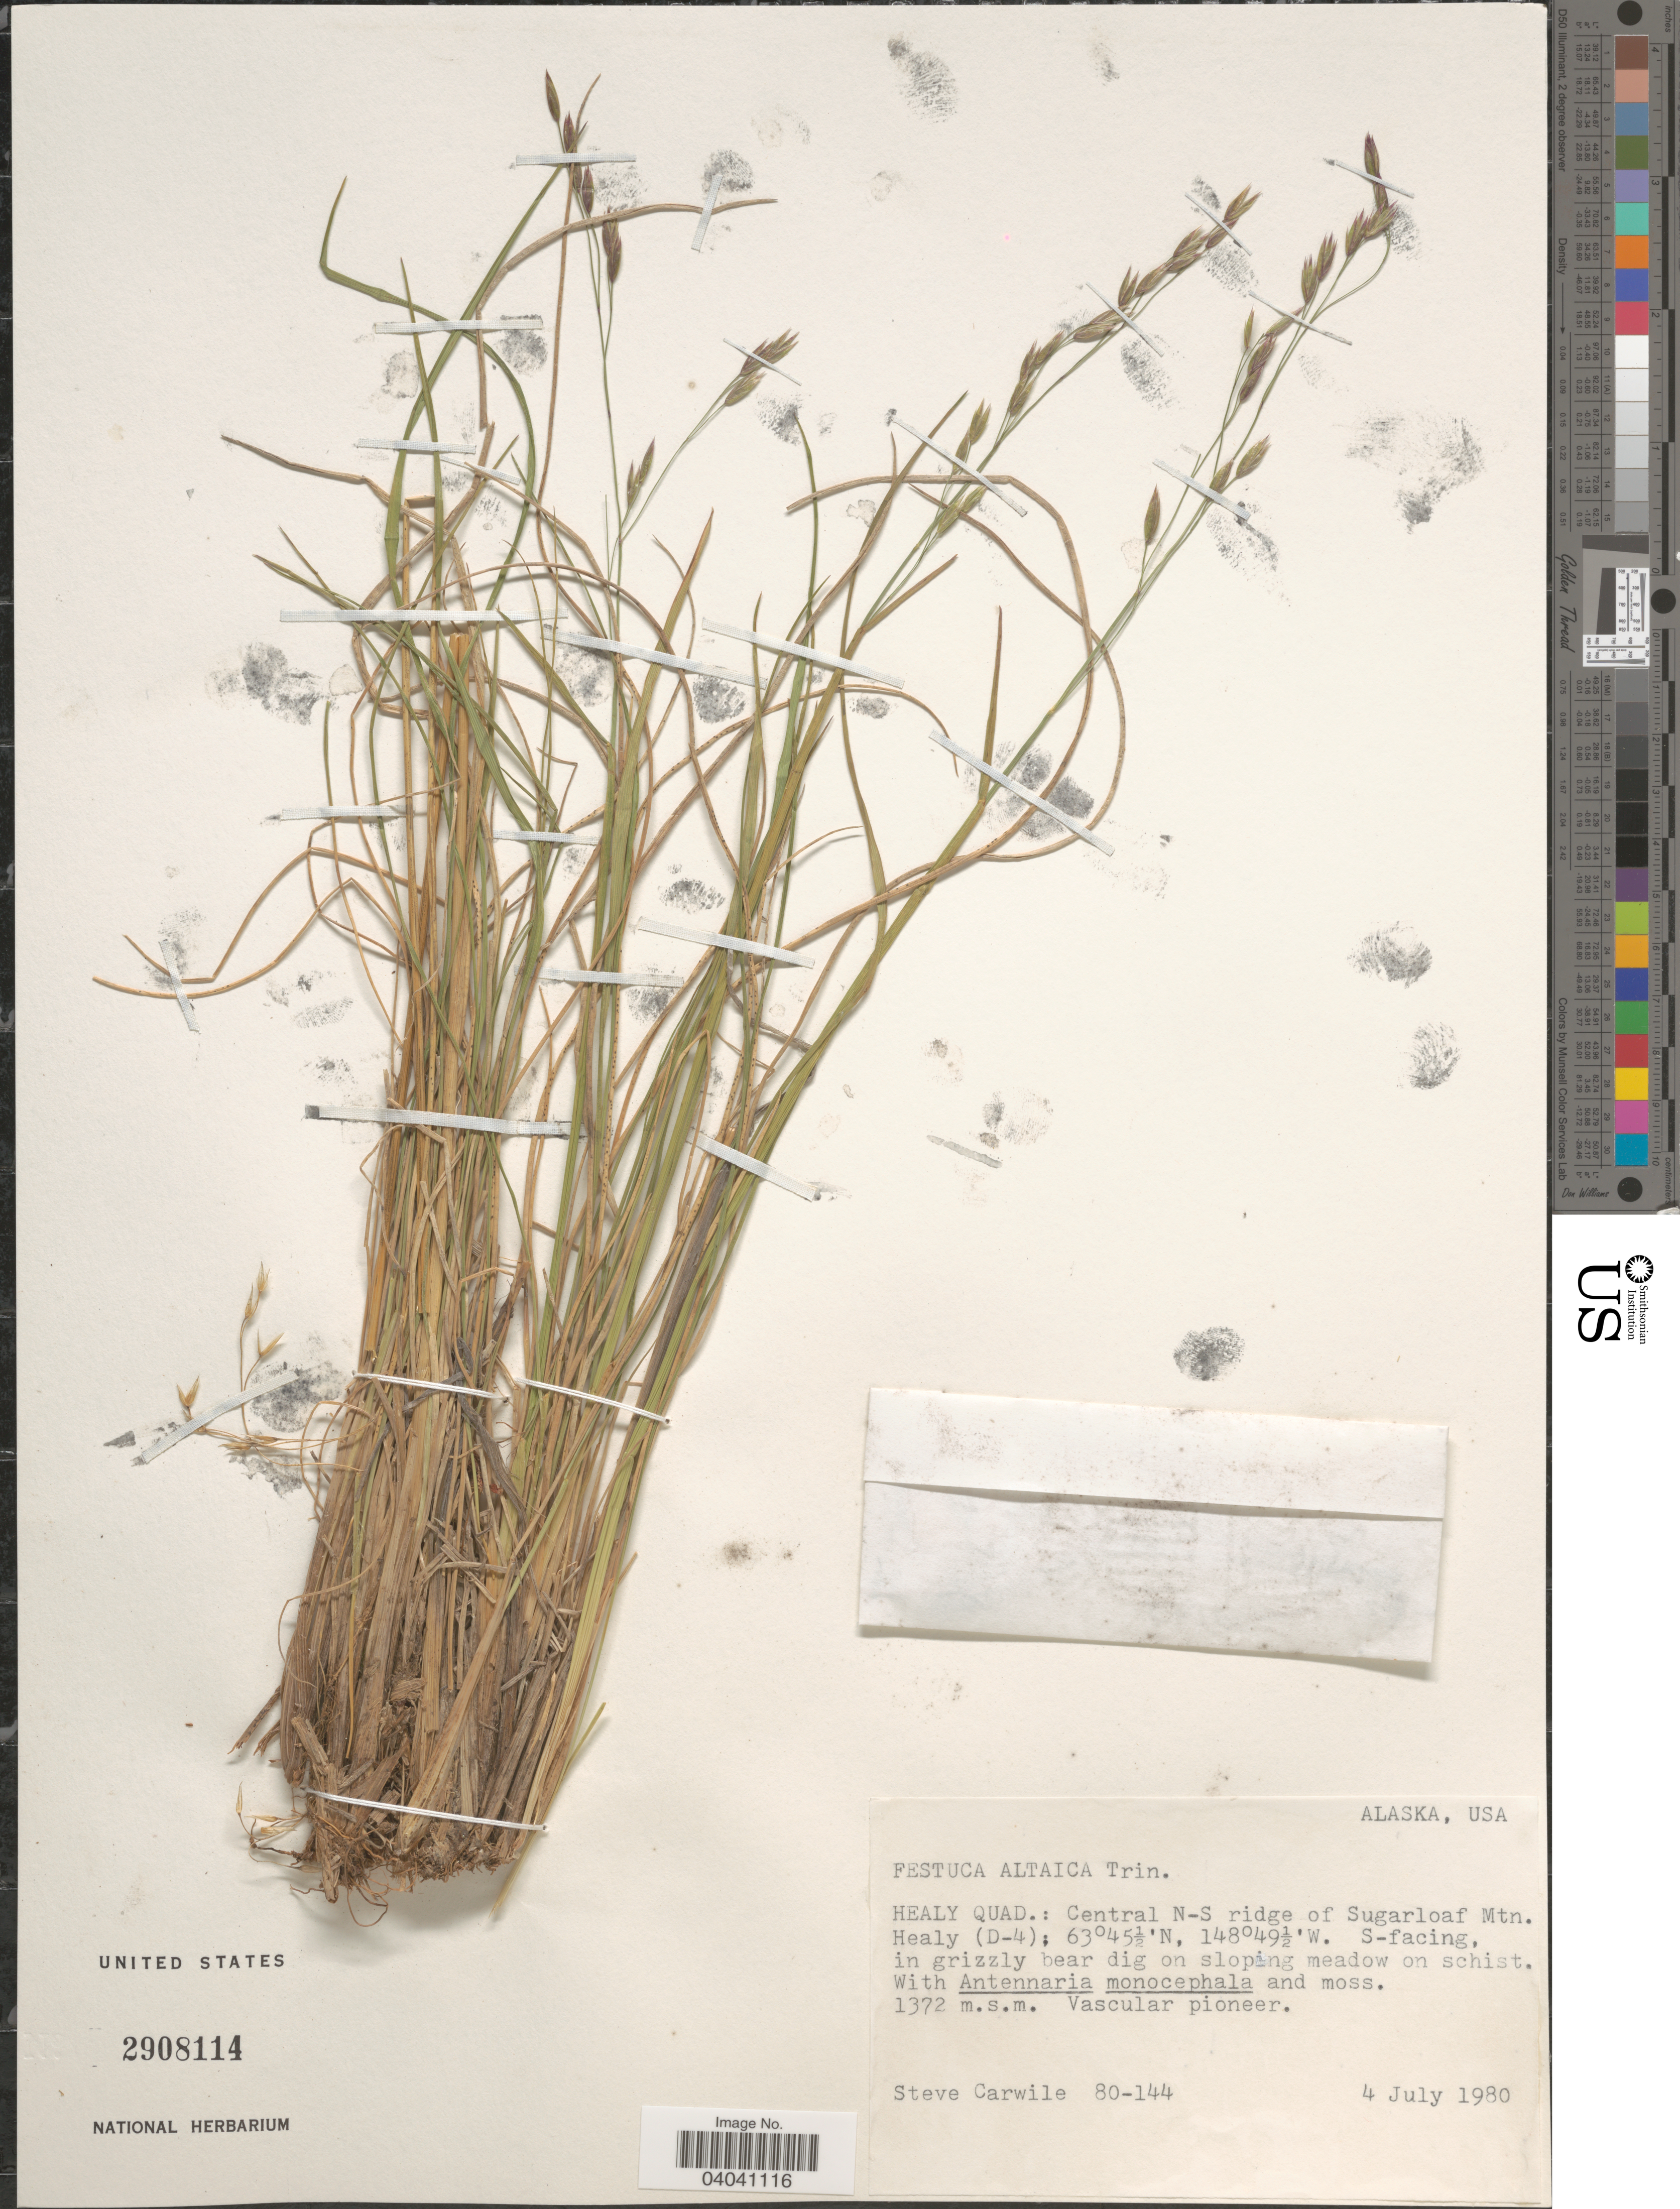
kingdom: Plantae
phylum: Tracheophyta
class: Liliopsida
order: Poales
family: Poaceae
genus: Festuca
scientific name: Festuca altaica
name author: Trin.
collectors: S. Carwile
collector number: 80-144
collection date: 1980-07-04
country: United States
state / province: Alaska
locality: Healy Quad.: Central N-S ridge of Sugerloaf Mtn. Healy (D-4). S-facing in grizzly bear dig on sloping meadow on schist.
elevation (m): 1372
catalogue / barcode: US 2908114